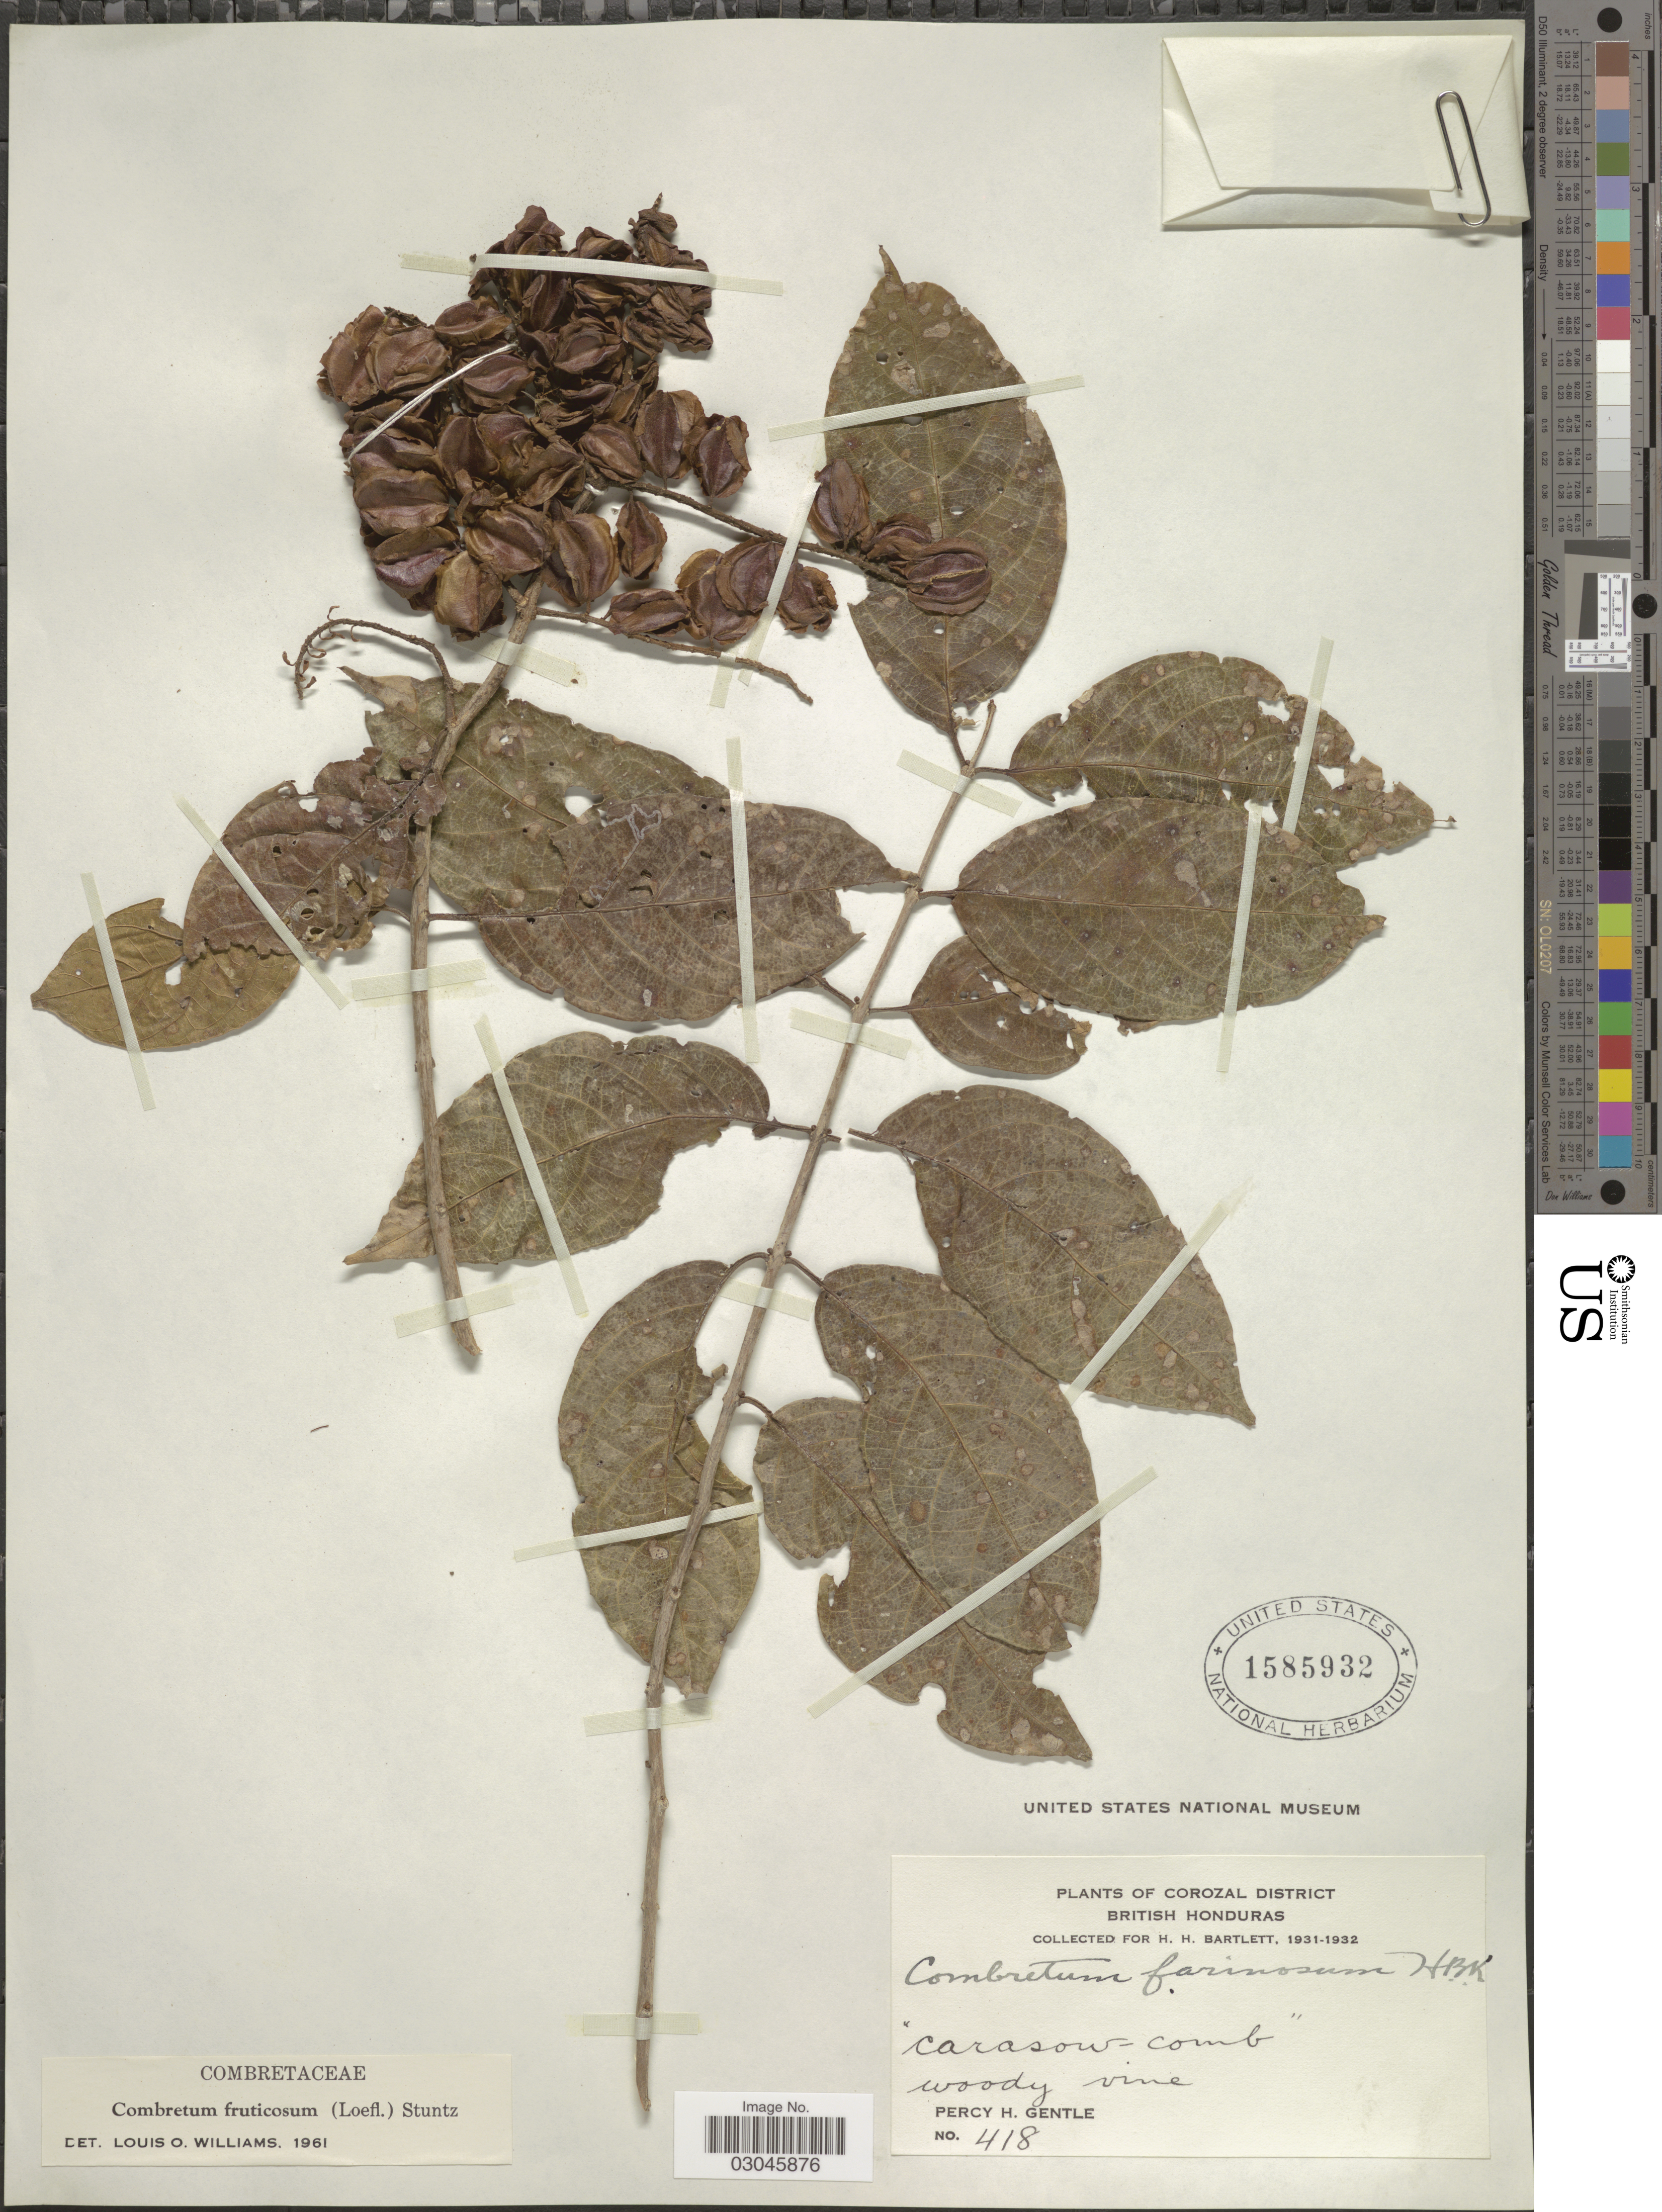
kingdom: Plantae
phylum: Tracheophyta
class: Magnoliopsida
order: Myrtales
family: Combretaceae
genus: Combretum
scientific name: Combretum farinosum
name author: Kunth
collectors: P. H. Gentle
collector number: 418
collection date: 1931/1932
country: Belize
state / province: Corozal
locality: Corozal District. British Honduras.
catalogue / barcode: US 1585932